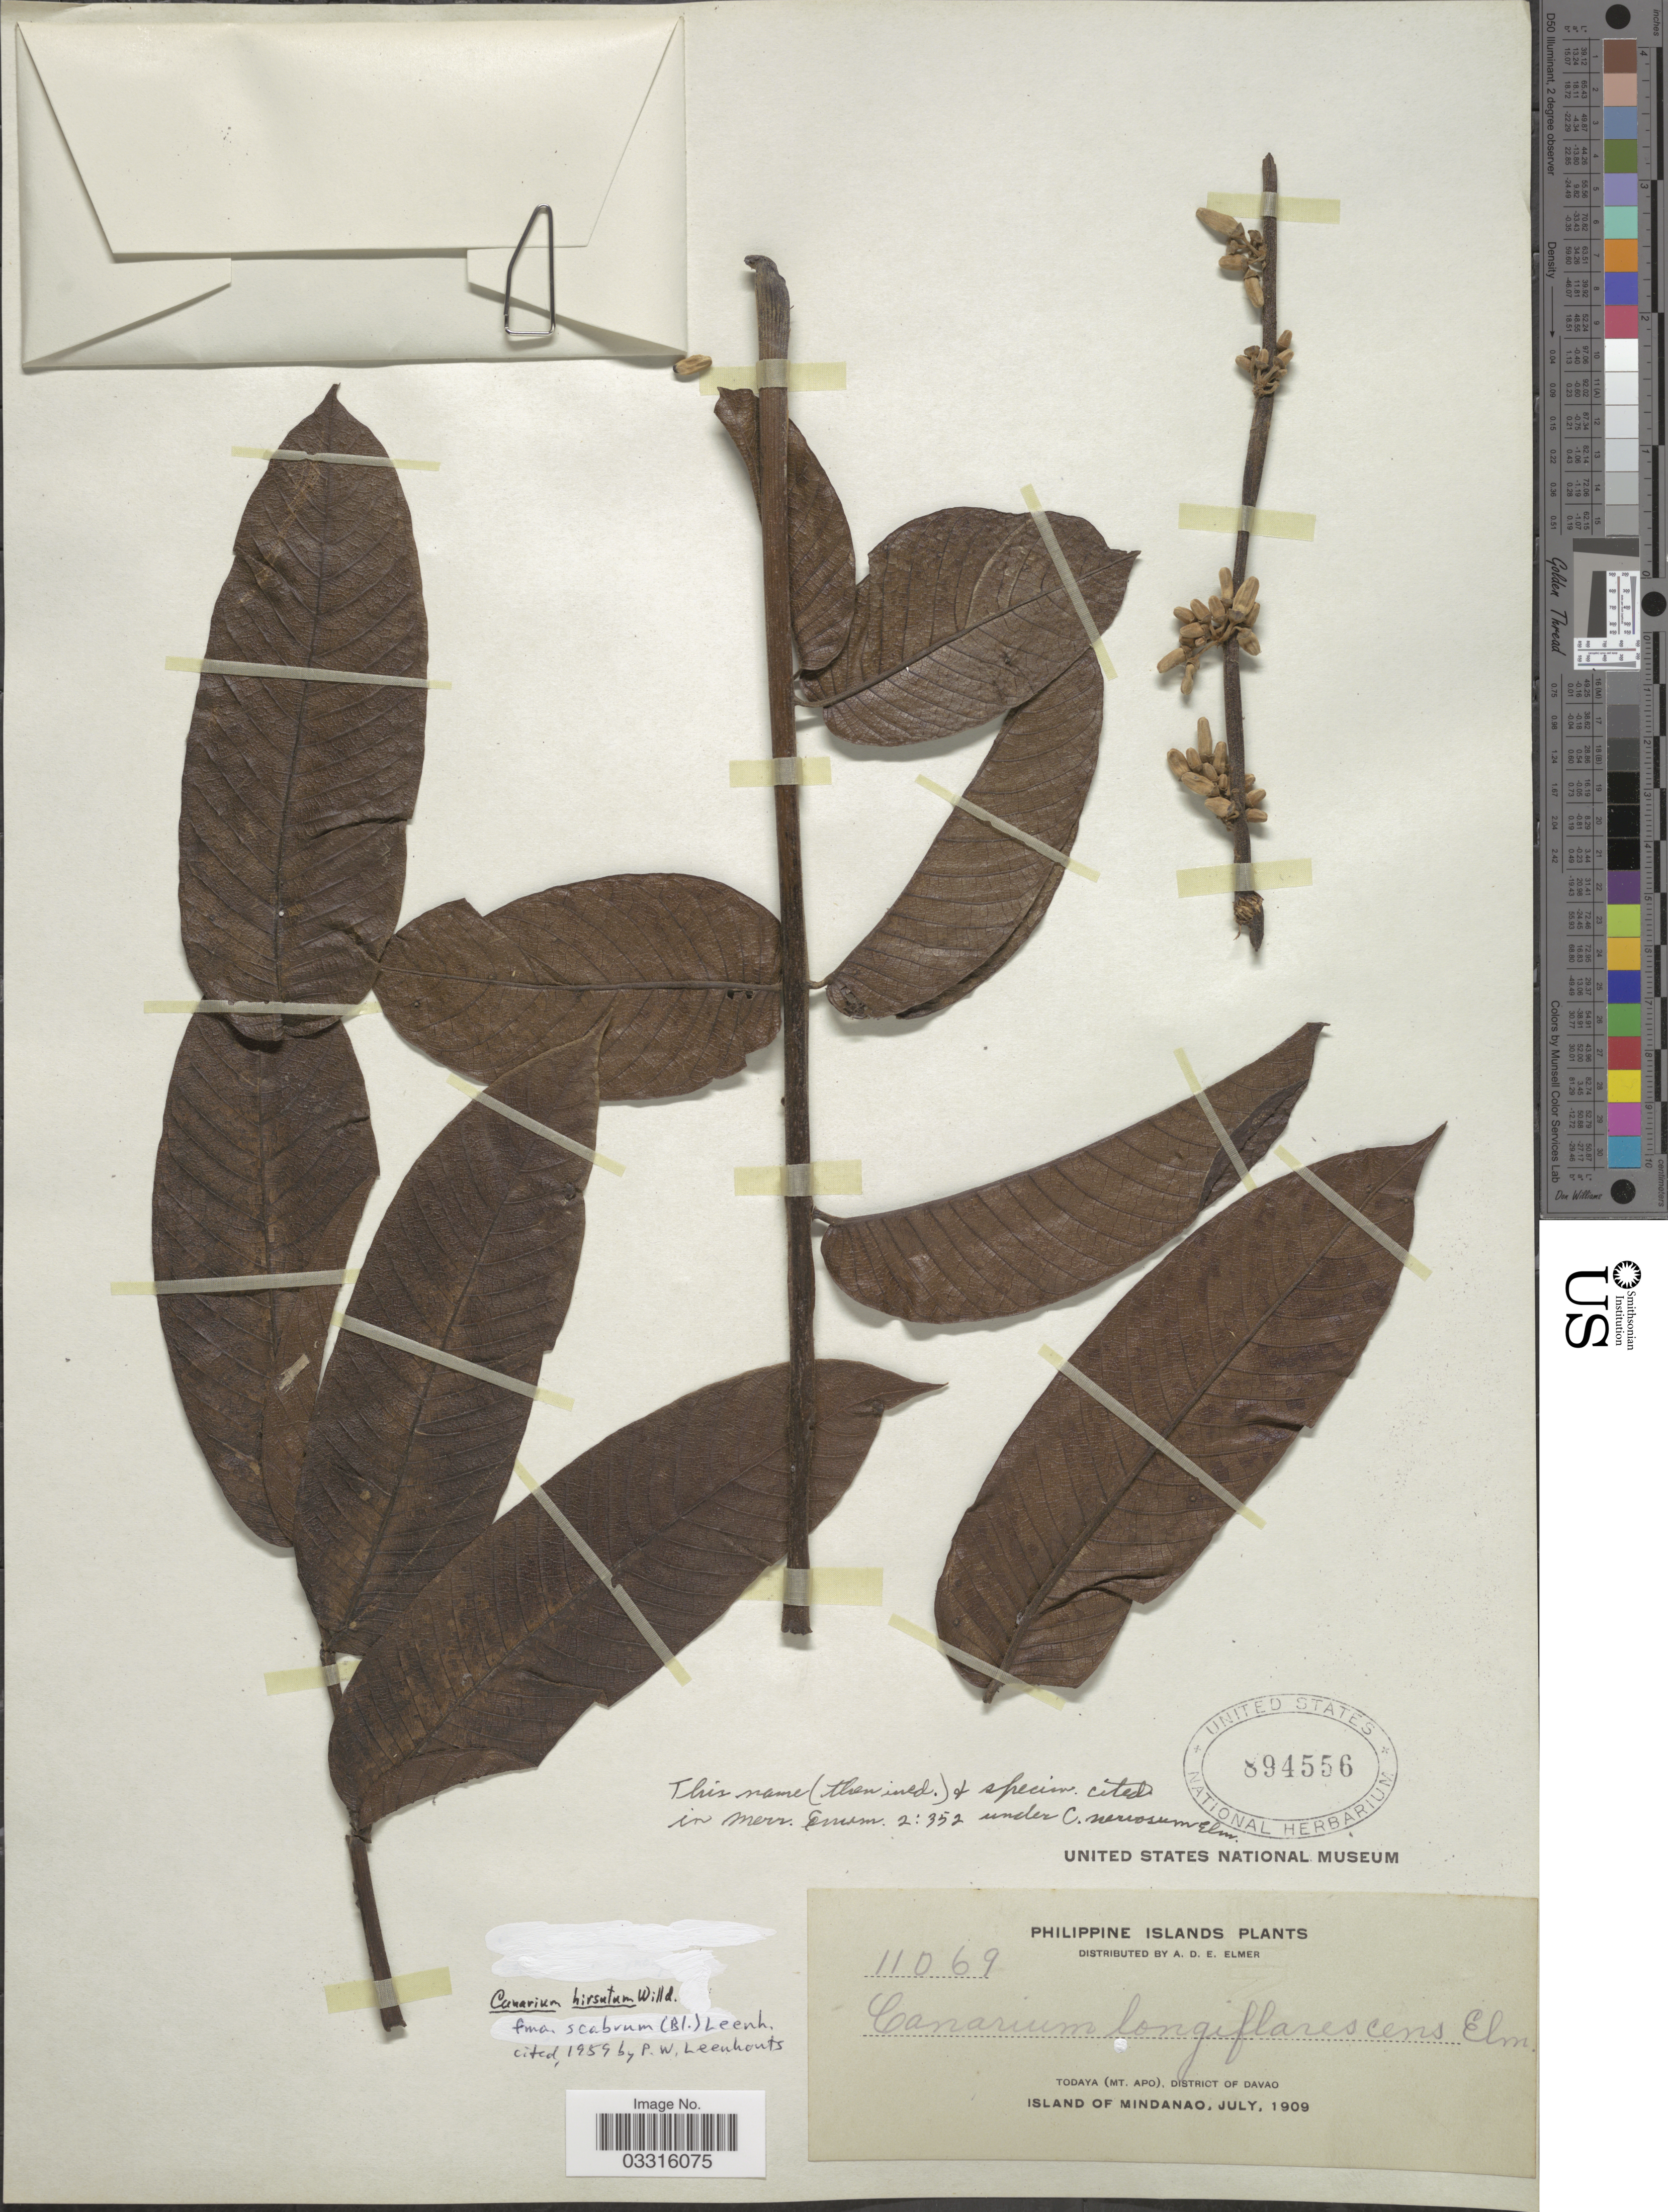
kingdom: Plantae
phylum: Tracheophyta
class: Magnoliopsida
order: Sapindales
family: Burseraceae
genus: Canarium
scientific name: Canarium hirsutum f. scabrum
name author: (Blume) Leenh.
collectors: A. D. E. Elmer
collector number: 11069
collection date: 1909-07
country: Philippines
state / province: Davao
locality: Todaya (Mt. Apo), District of Davao. Island of Mindanao.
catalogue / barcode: US 894556